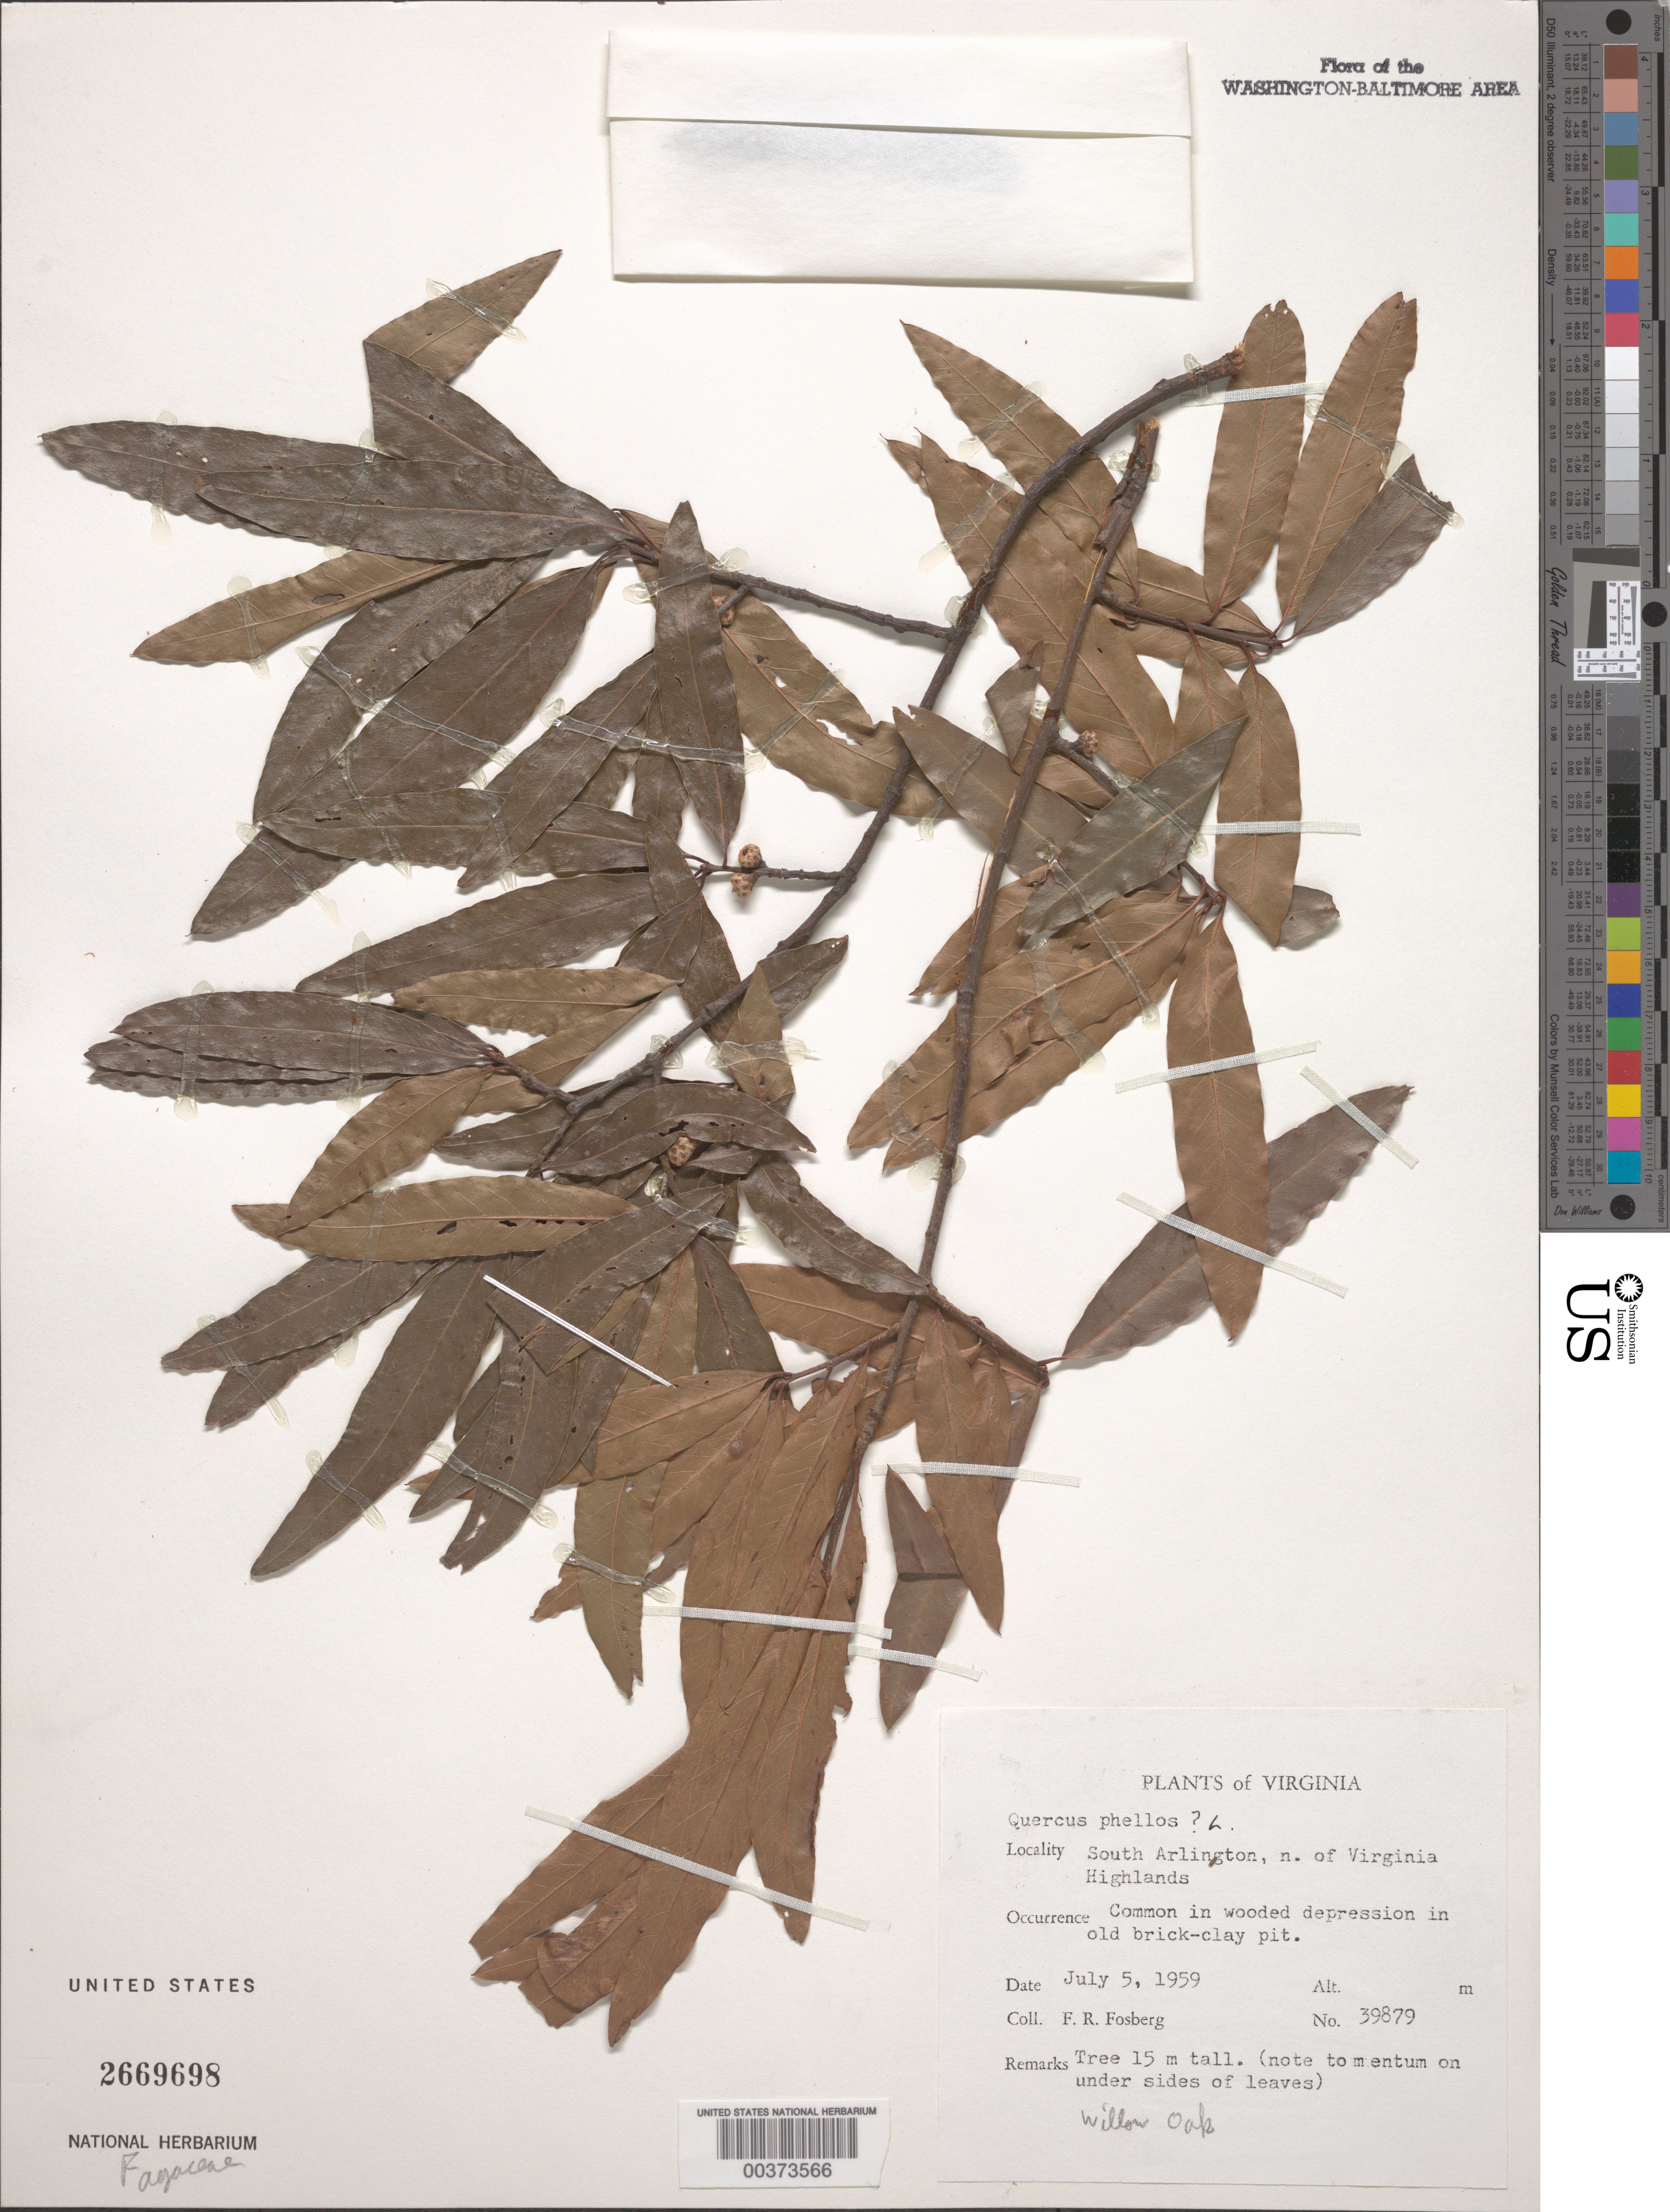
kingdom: Plantae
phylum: Tracheophyta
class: Magnoliopsida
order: Fagales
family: Fagaceae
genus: Quercus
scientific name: Quercus phellos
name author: L.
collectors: F. R. Fosberg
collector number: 39879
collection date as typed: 05 Jul 1959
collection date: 1959-07-05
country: United States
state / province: Virginia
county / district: Arlington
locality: South Arlington, north of Virginia Highlands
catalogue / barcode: US 2669698